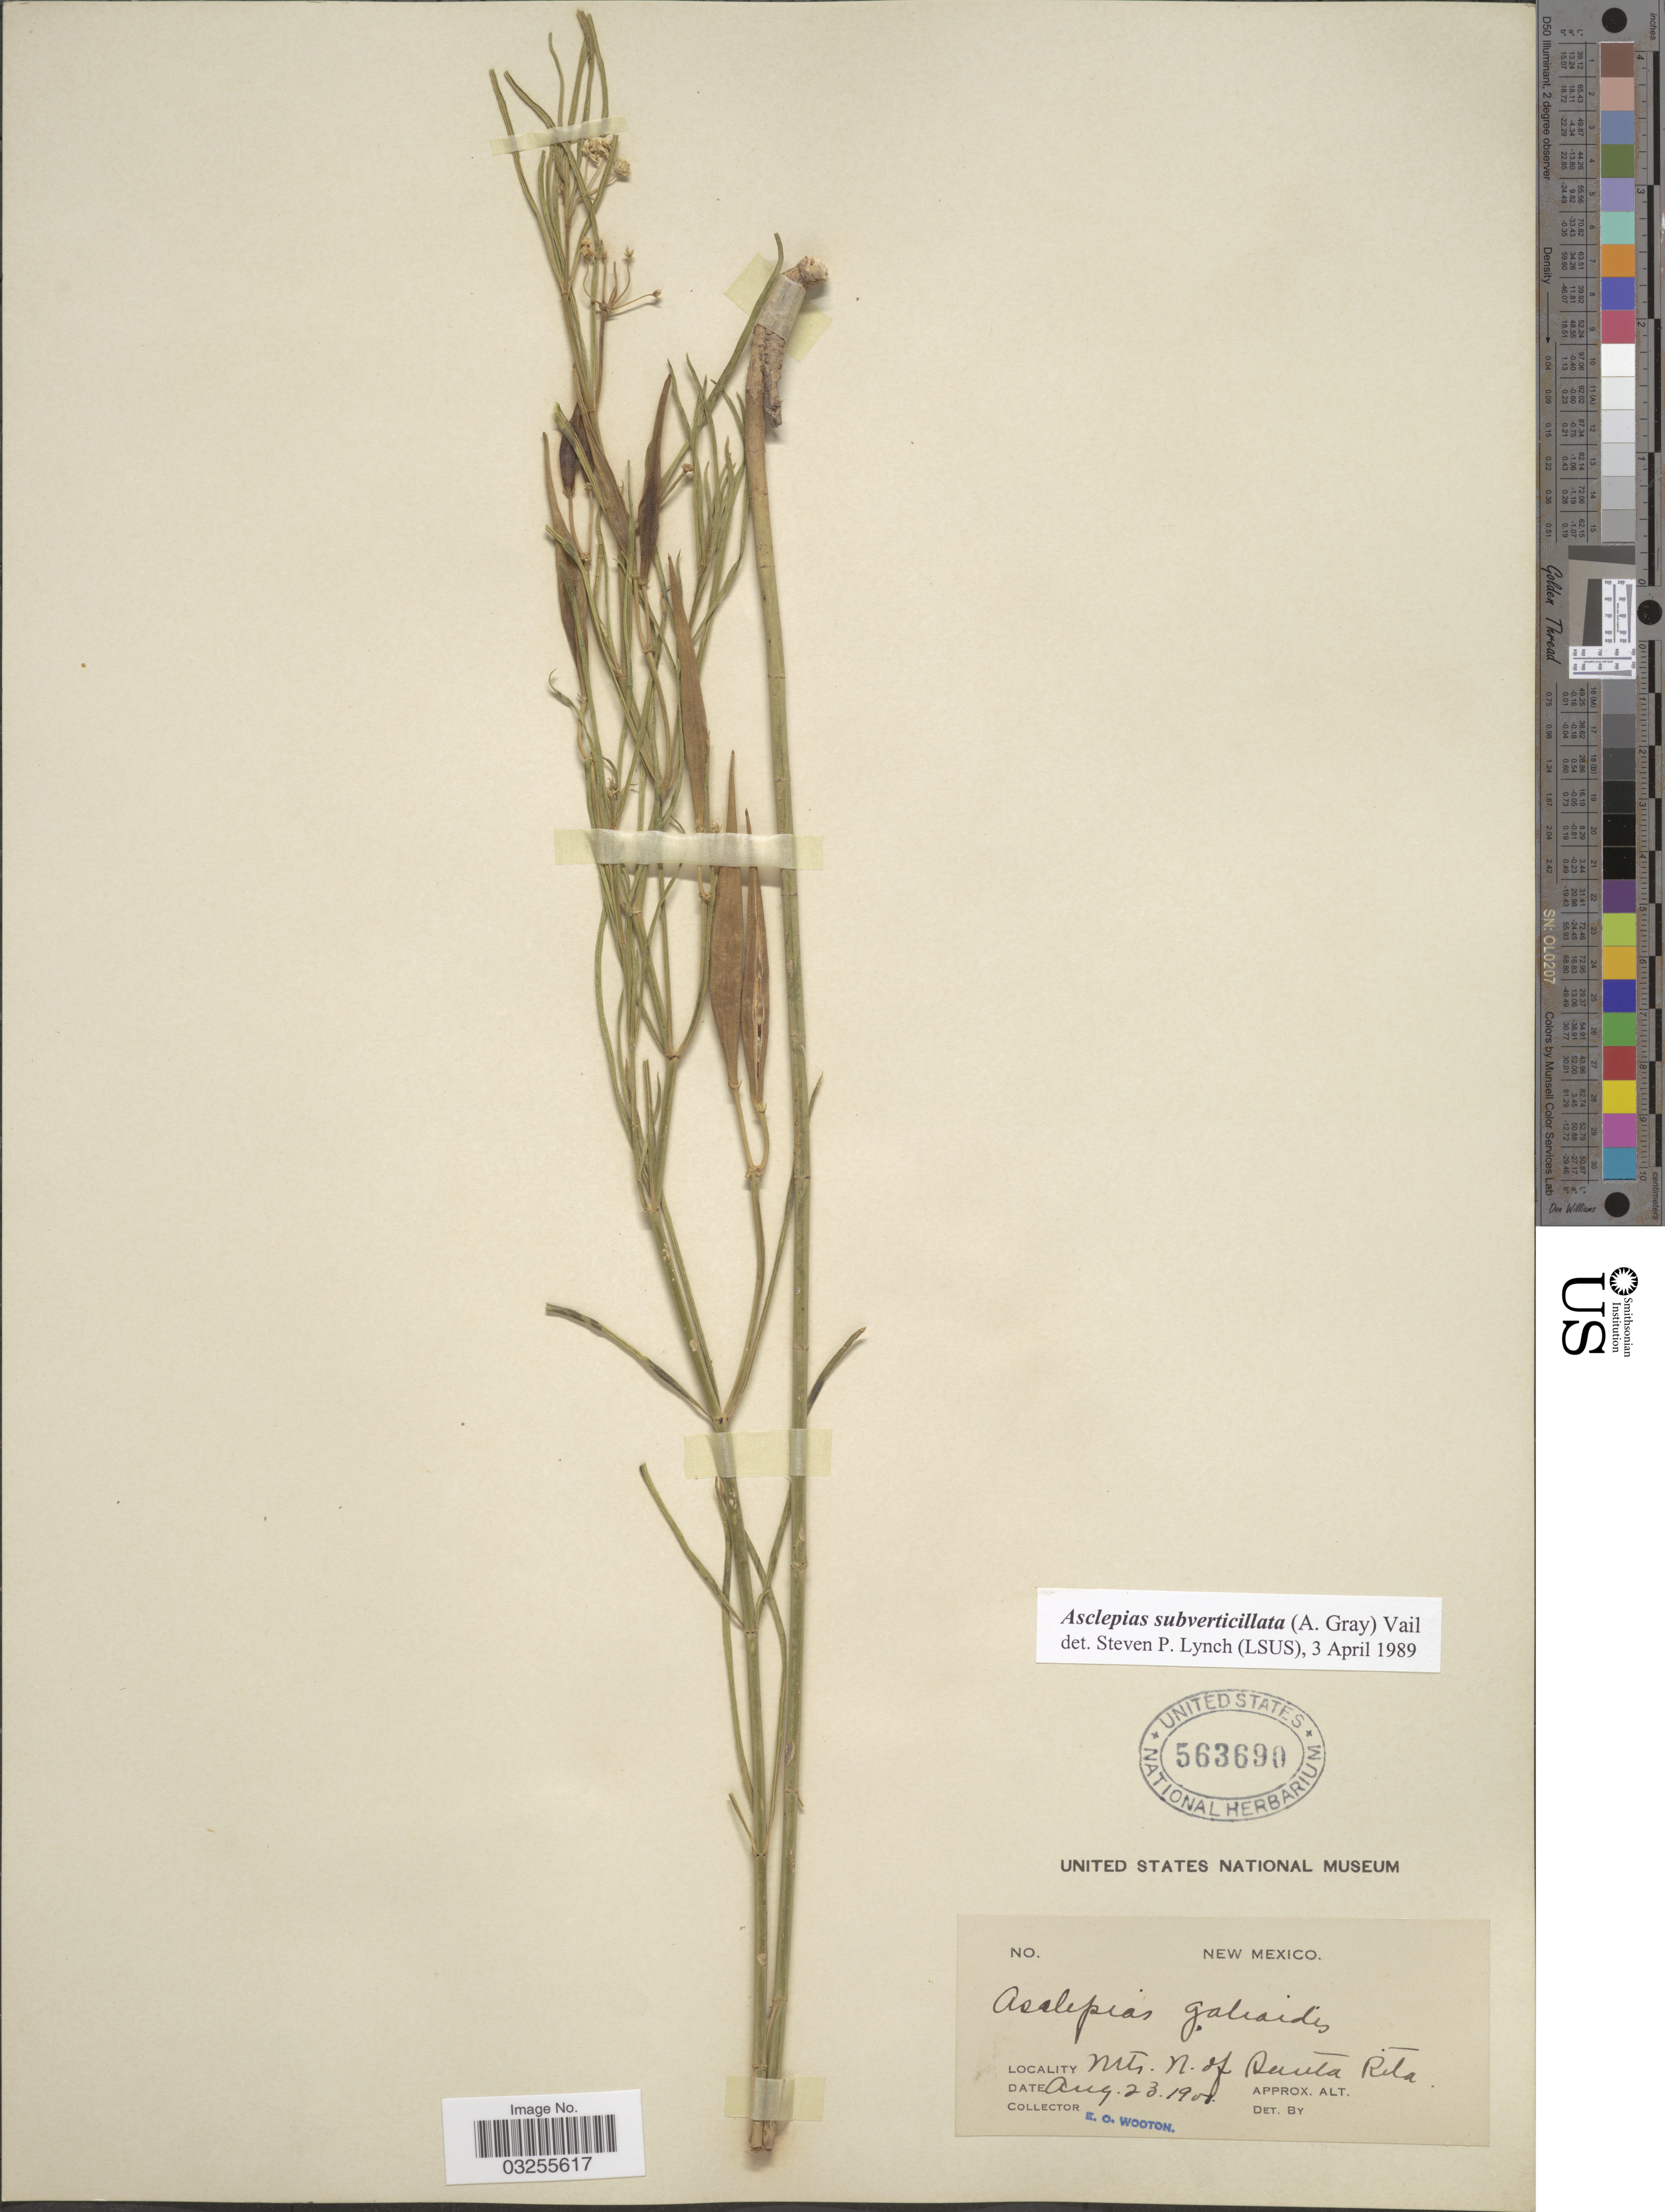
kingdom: Plantae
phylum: Tracheophyta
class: Magnoliopsida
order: Gentianales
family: Apocynaceae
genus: Asclepias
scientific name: Asclepias subverticillata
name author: (A. Gray) Vail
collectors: E. O. Wooton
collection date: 1900-08-23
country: United States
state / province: New Mexico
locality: Mts. N. of Santa Rita.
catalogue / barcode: US 563690